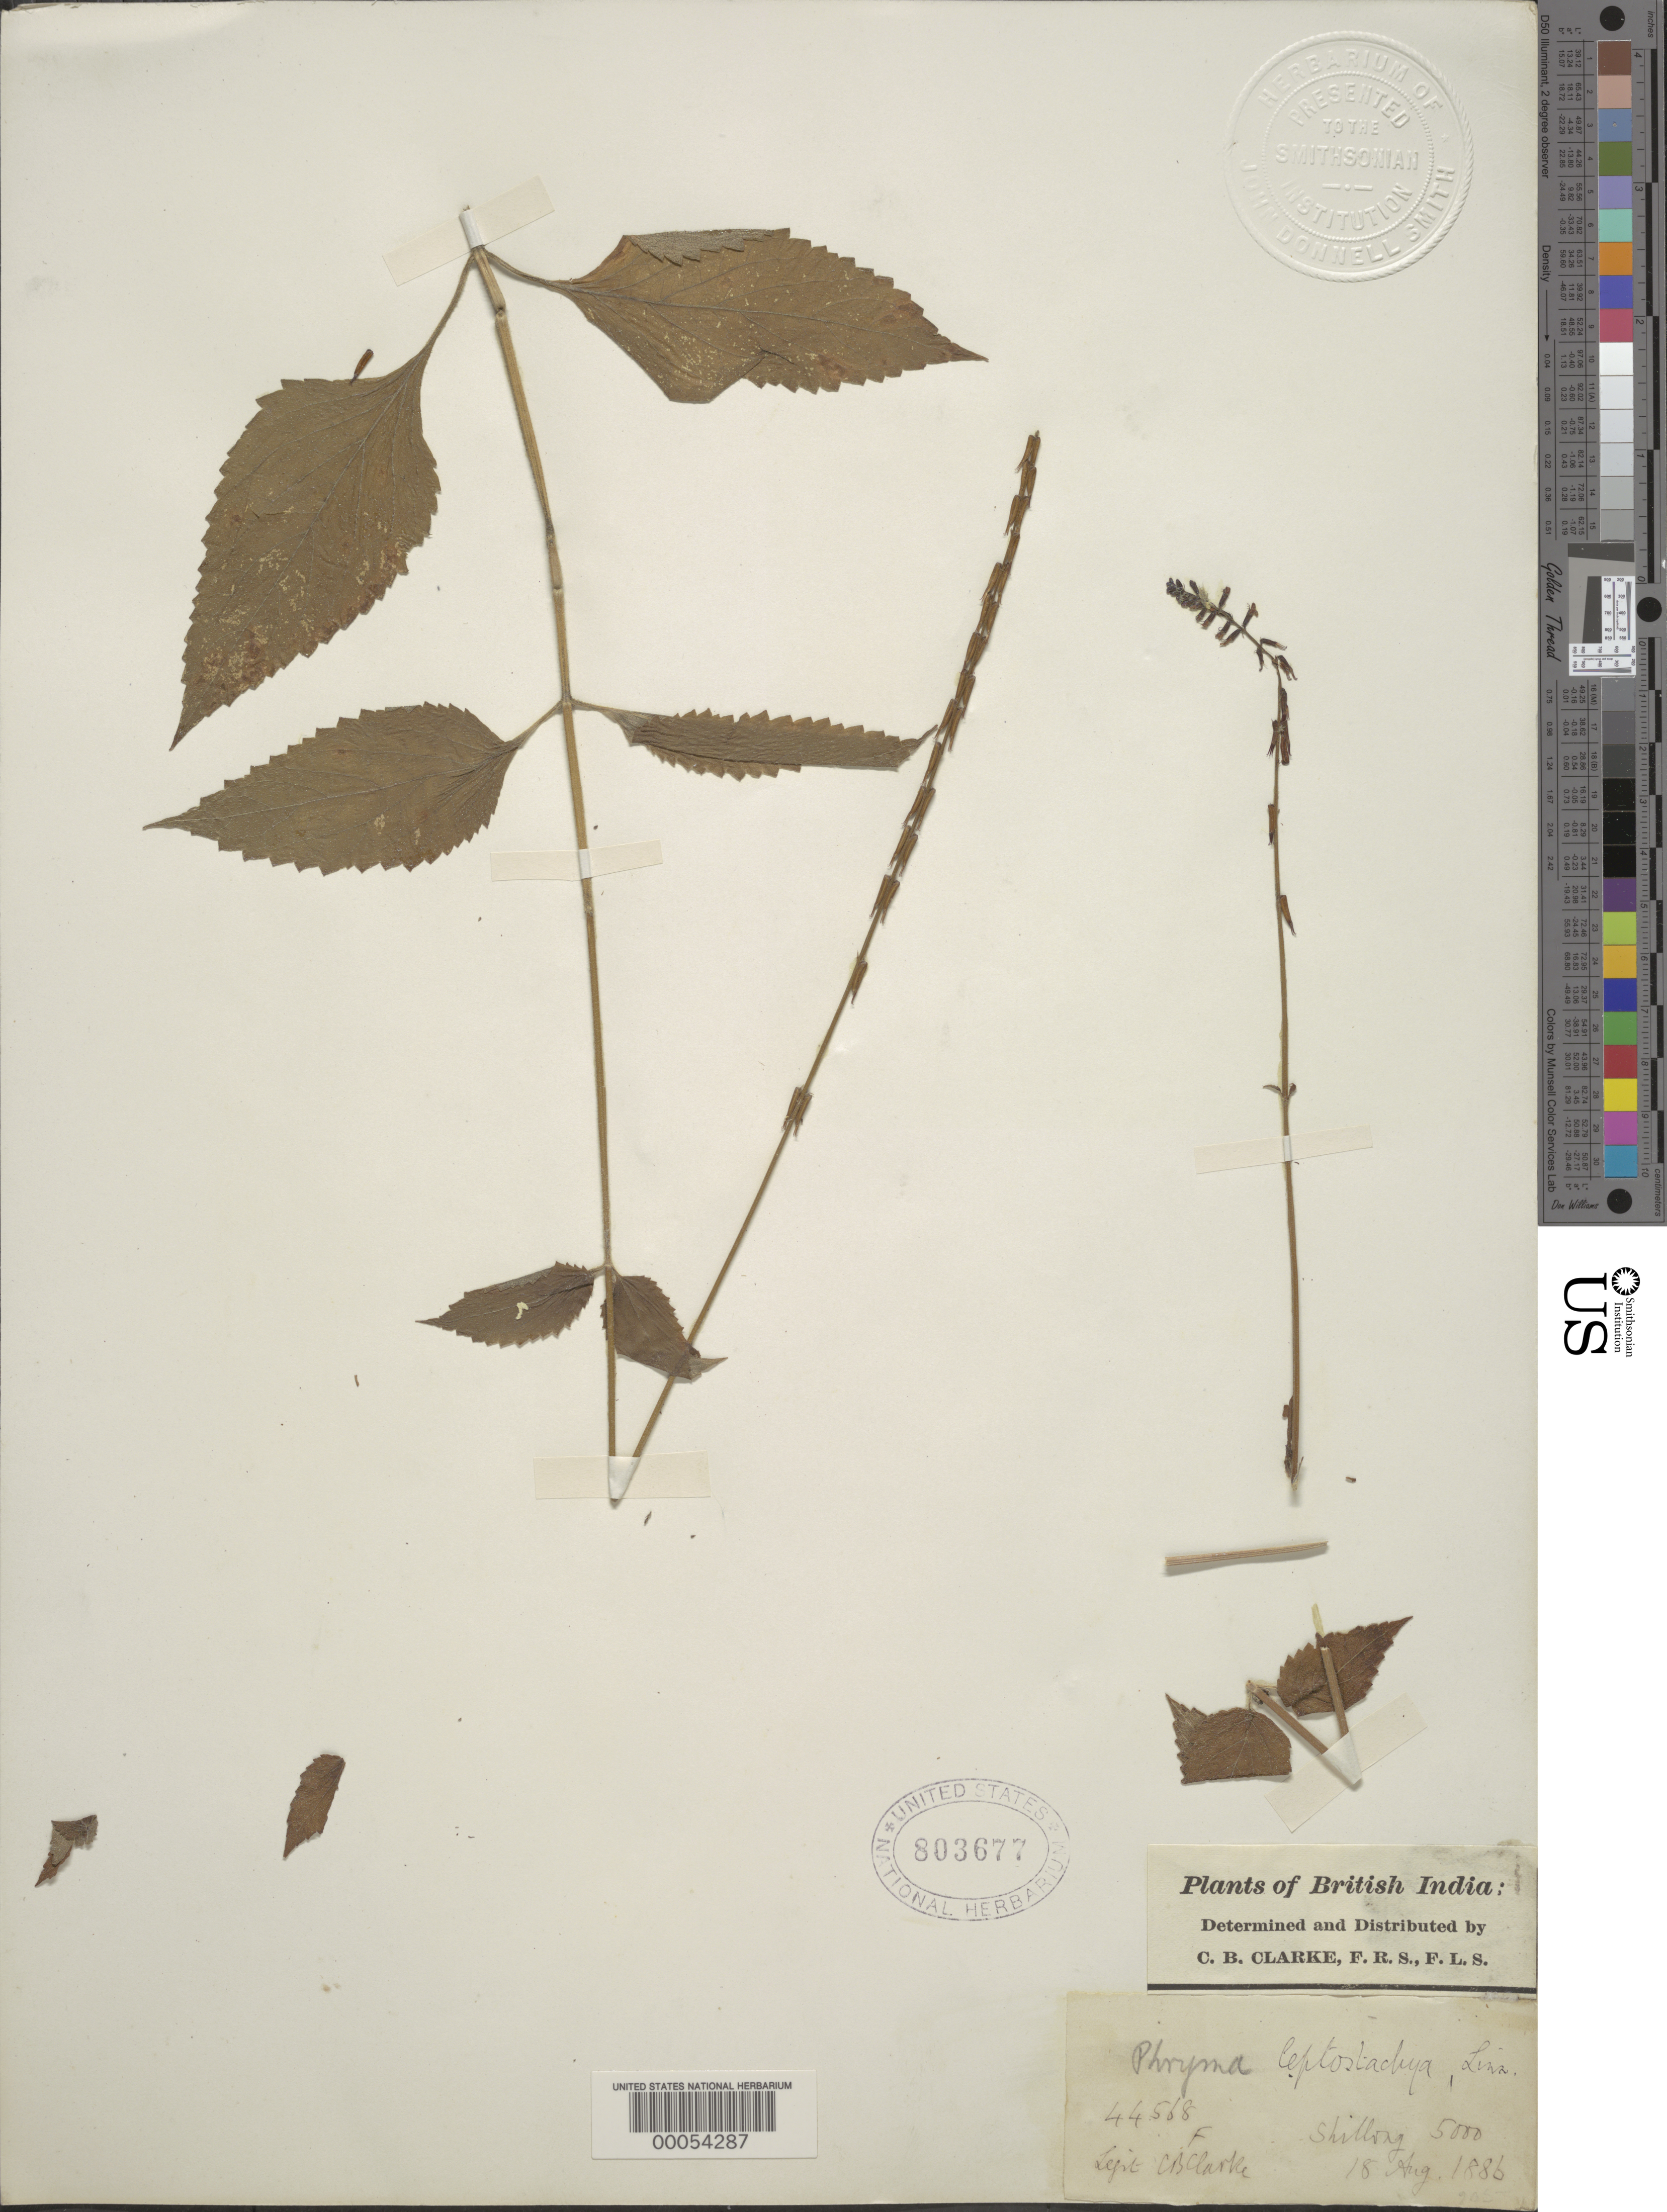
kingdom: Plantae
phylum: Tracheophyta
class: Magnoliopsida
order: Lamiales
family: Phrymaceae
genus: Phryma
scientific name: Phryma leptostachya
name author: L.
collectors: C. B. Clarke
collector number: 44568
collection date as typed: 18 Aug 1886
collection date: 1886-08-18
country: India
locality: Shillong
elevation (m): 1524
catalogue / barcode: US 803677